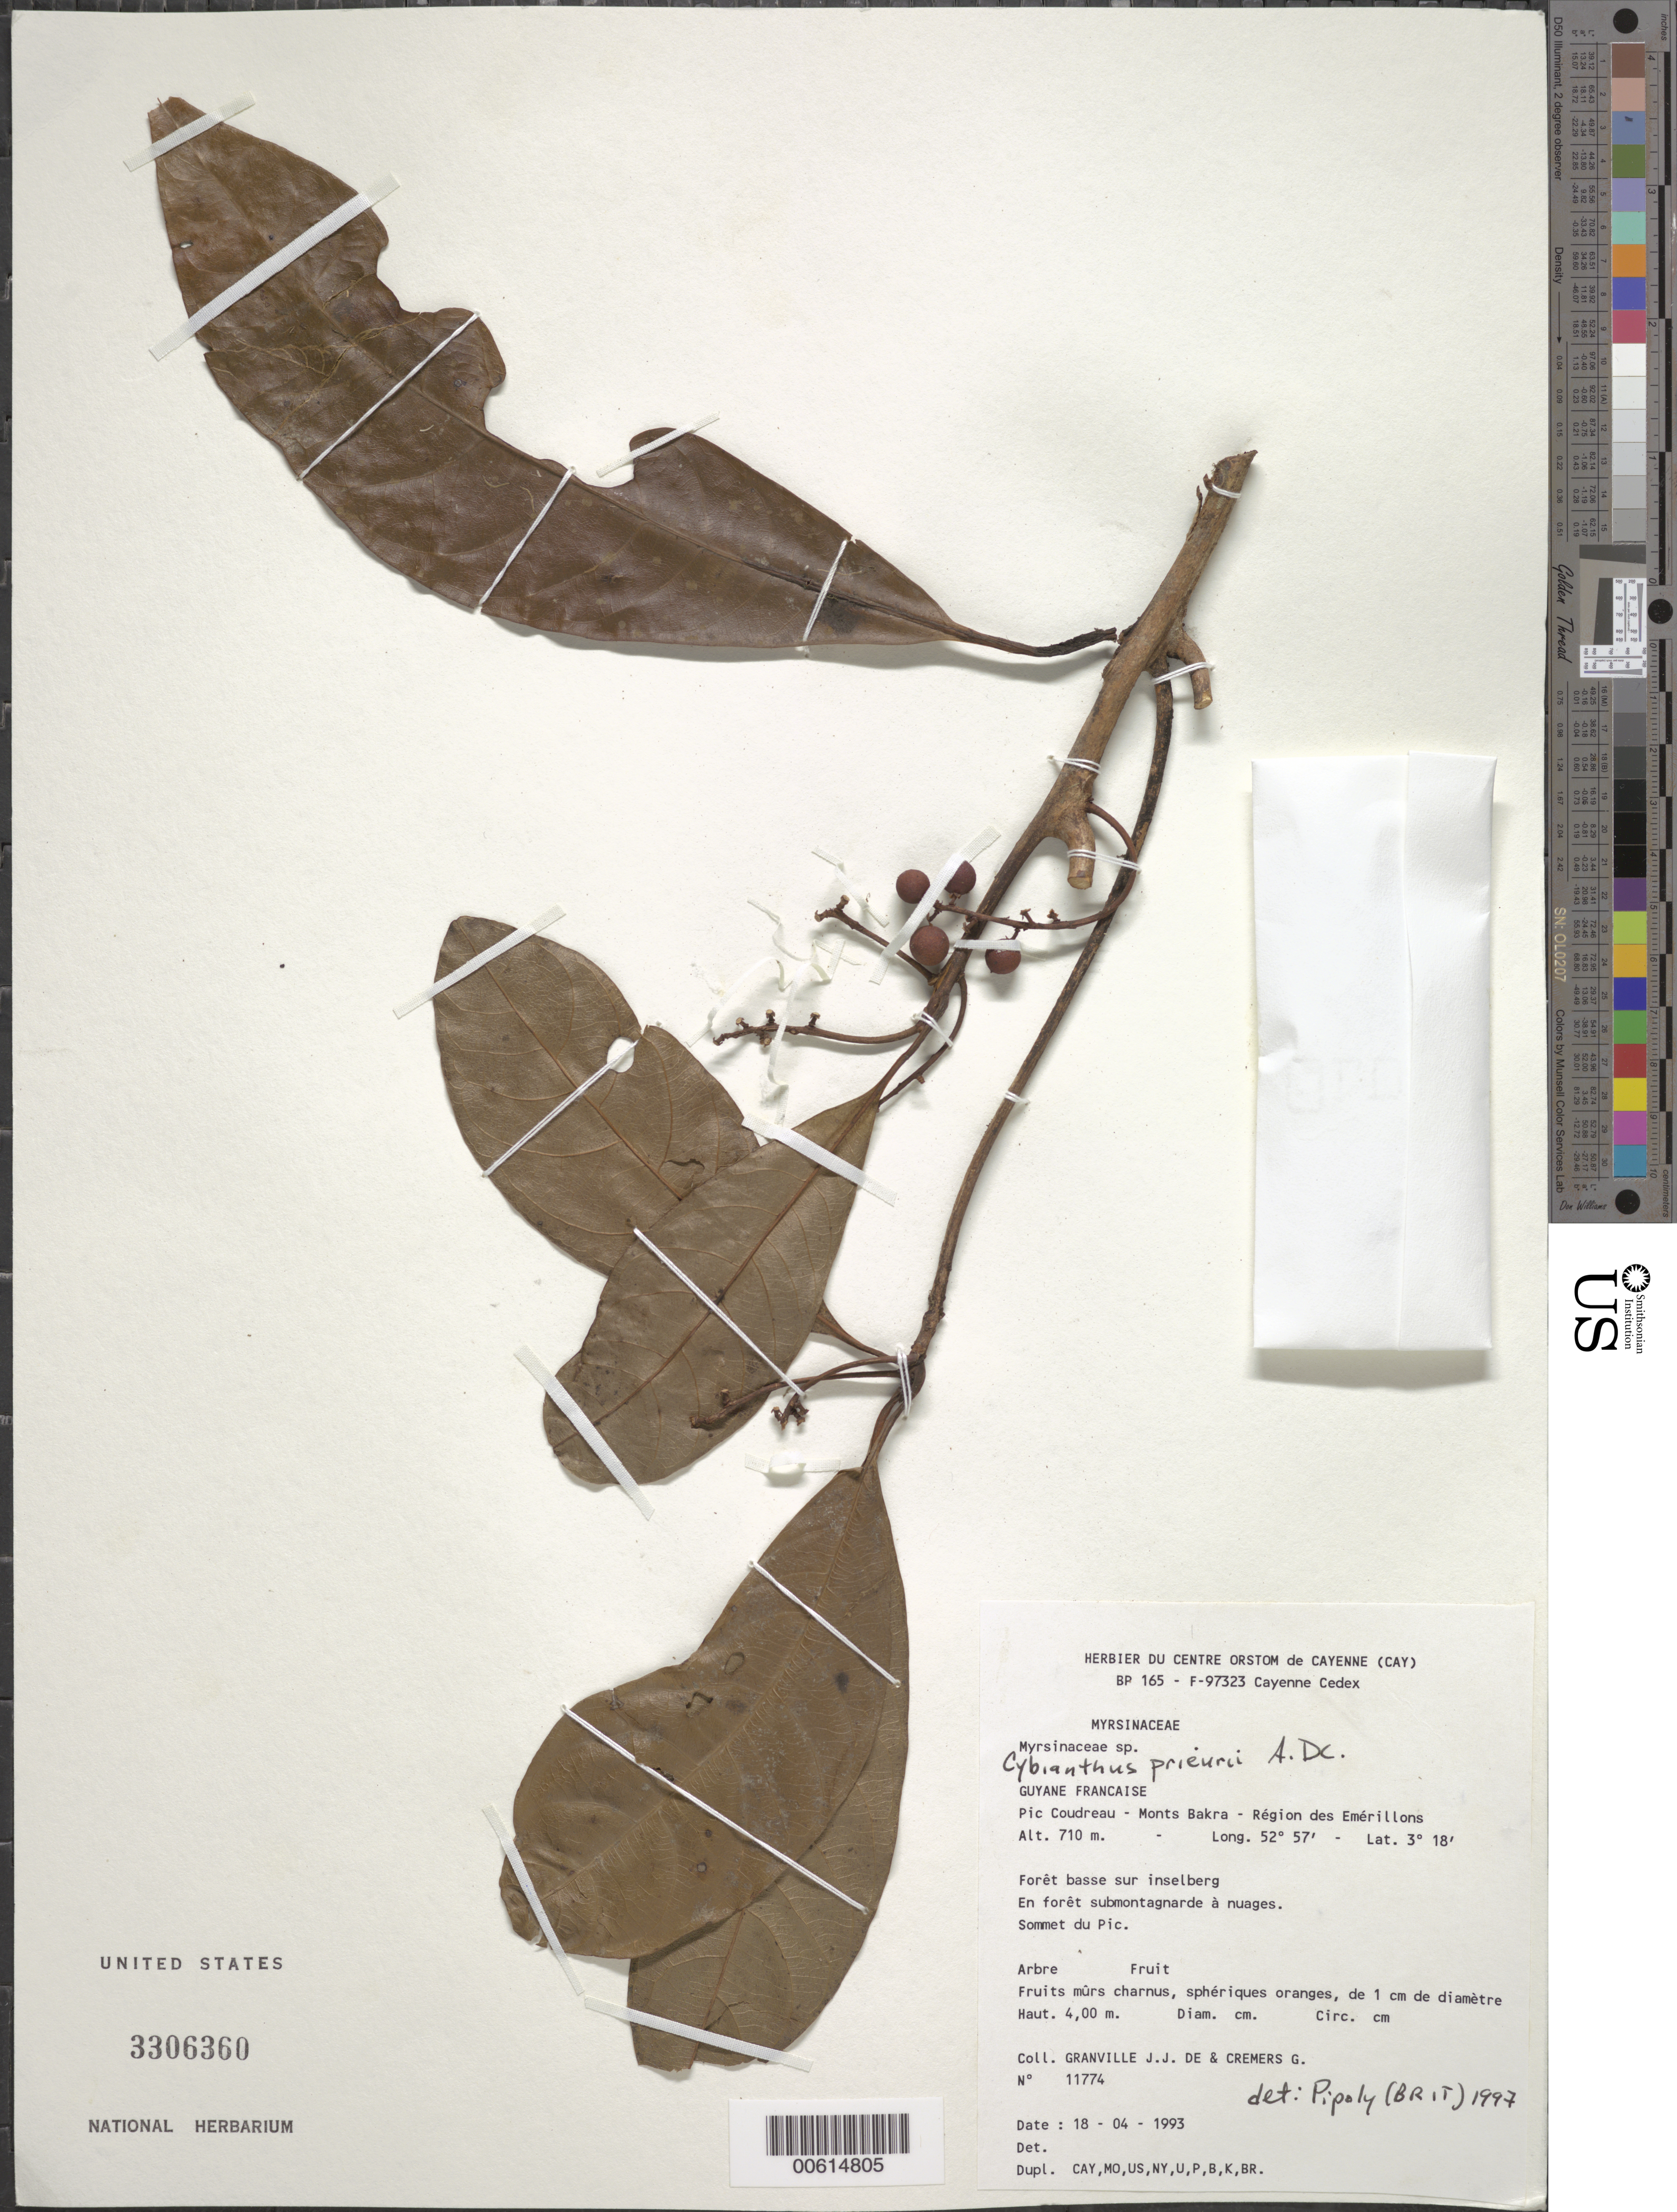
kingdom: Plantae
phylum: Tracheophyta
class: Magnoliopsida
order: Ericales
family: Primulaceae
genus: Cybianthus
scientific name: Cybianthus prieurii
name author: A. DC.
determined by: Pipoly, J. J., III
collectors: J.-J. de Granville & G. Cremers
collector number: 11774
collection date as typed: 18-Apr-93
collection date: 1993-04-18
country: French Guiana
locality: Pic Coudreau, Monts Bakra, région des Emérillons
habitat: Forêt basse sur inselberg. forêt submontagnarde a nuages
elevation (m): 710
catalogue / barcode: US 3306360